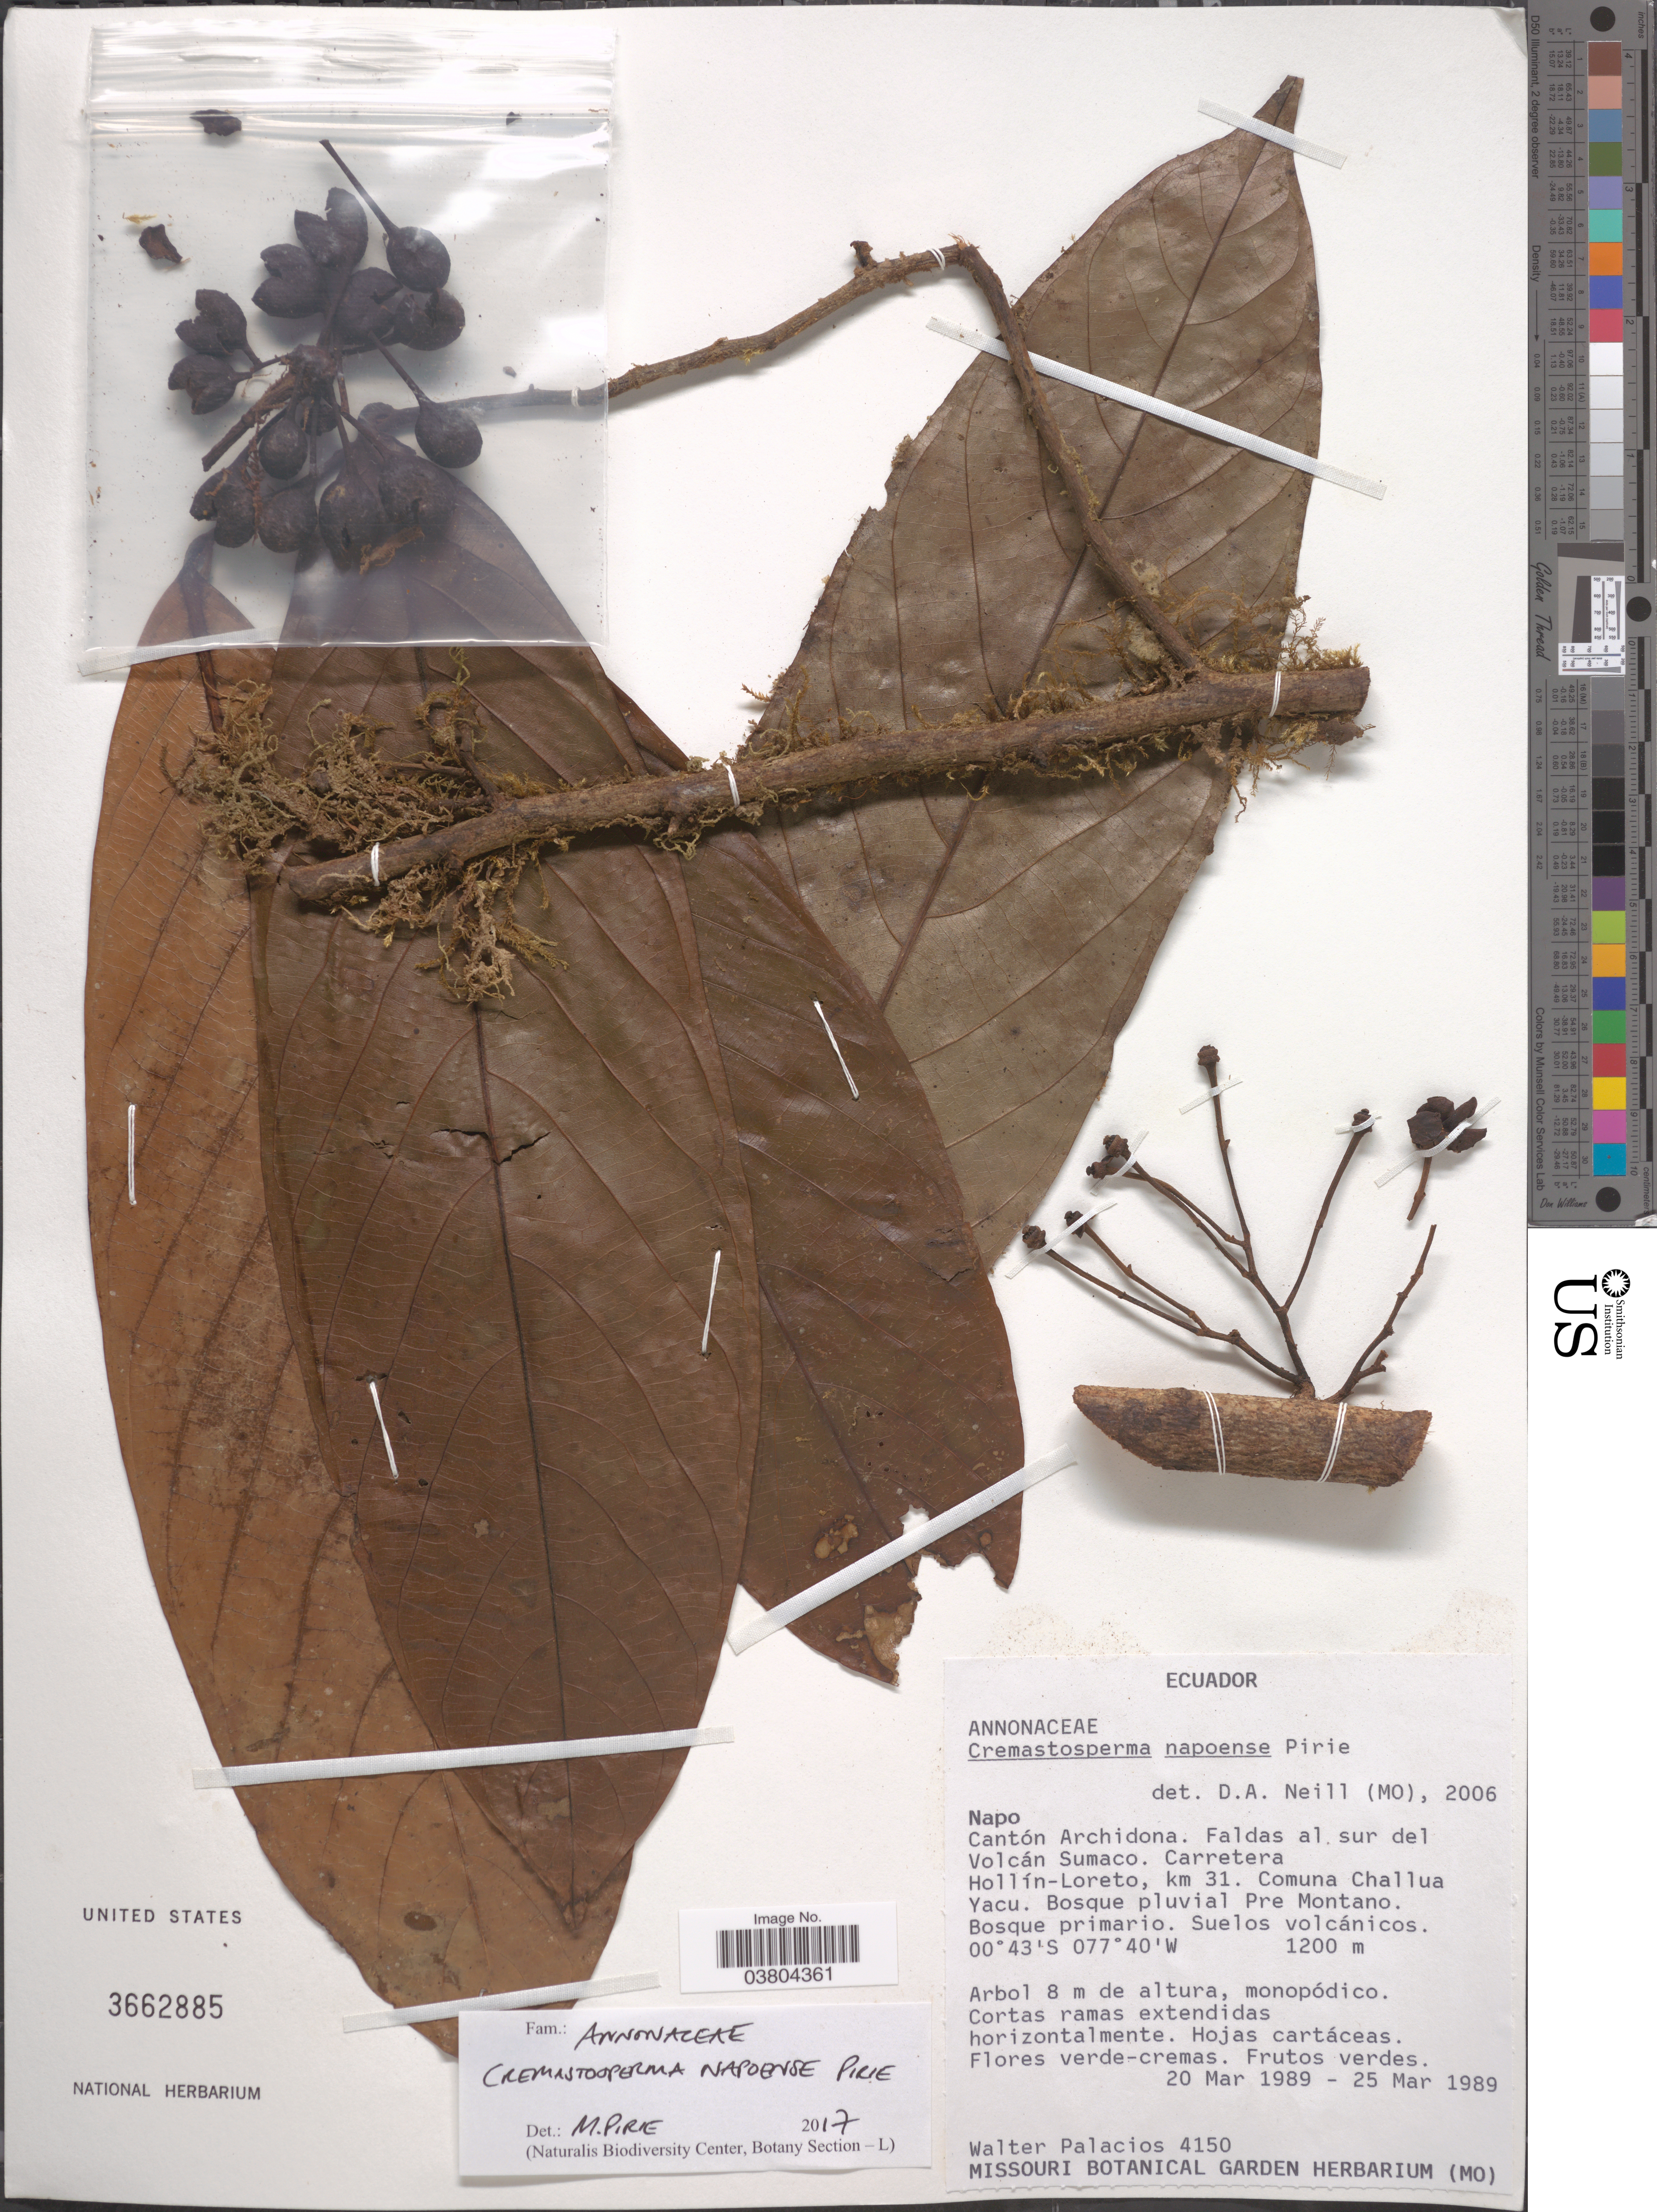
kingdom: Plantae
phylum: Tracheophyta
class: Magnoliopsida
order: Magnoliales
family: Annonaceae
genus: Cremastosperma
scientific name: Cremastosperma napoense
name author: Pirie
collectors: W. Palacios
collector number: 4150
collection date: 1989-03-20/1989-03-25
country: Ecuador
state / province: Napo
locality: Cantón Archidona. Faldas al sur del Volcán Sumaco. Carretera Hollín-Loreto, km 31. Comuna Challua Yacu. Bosque pluvial Pre Montano.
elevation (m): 1200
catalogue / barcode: US 3662885